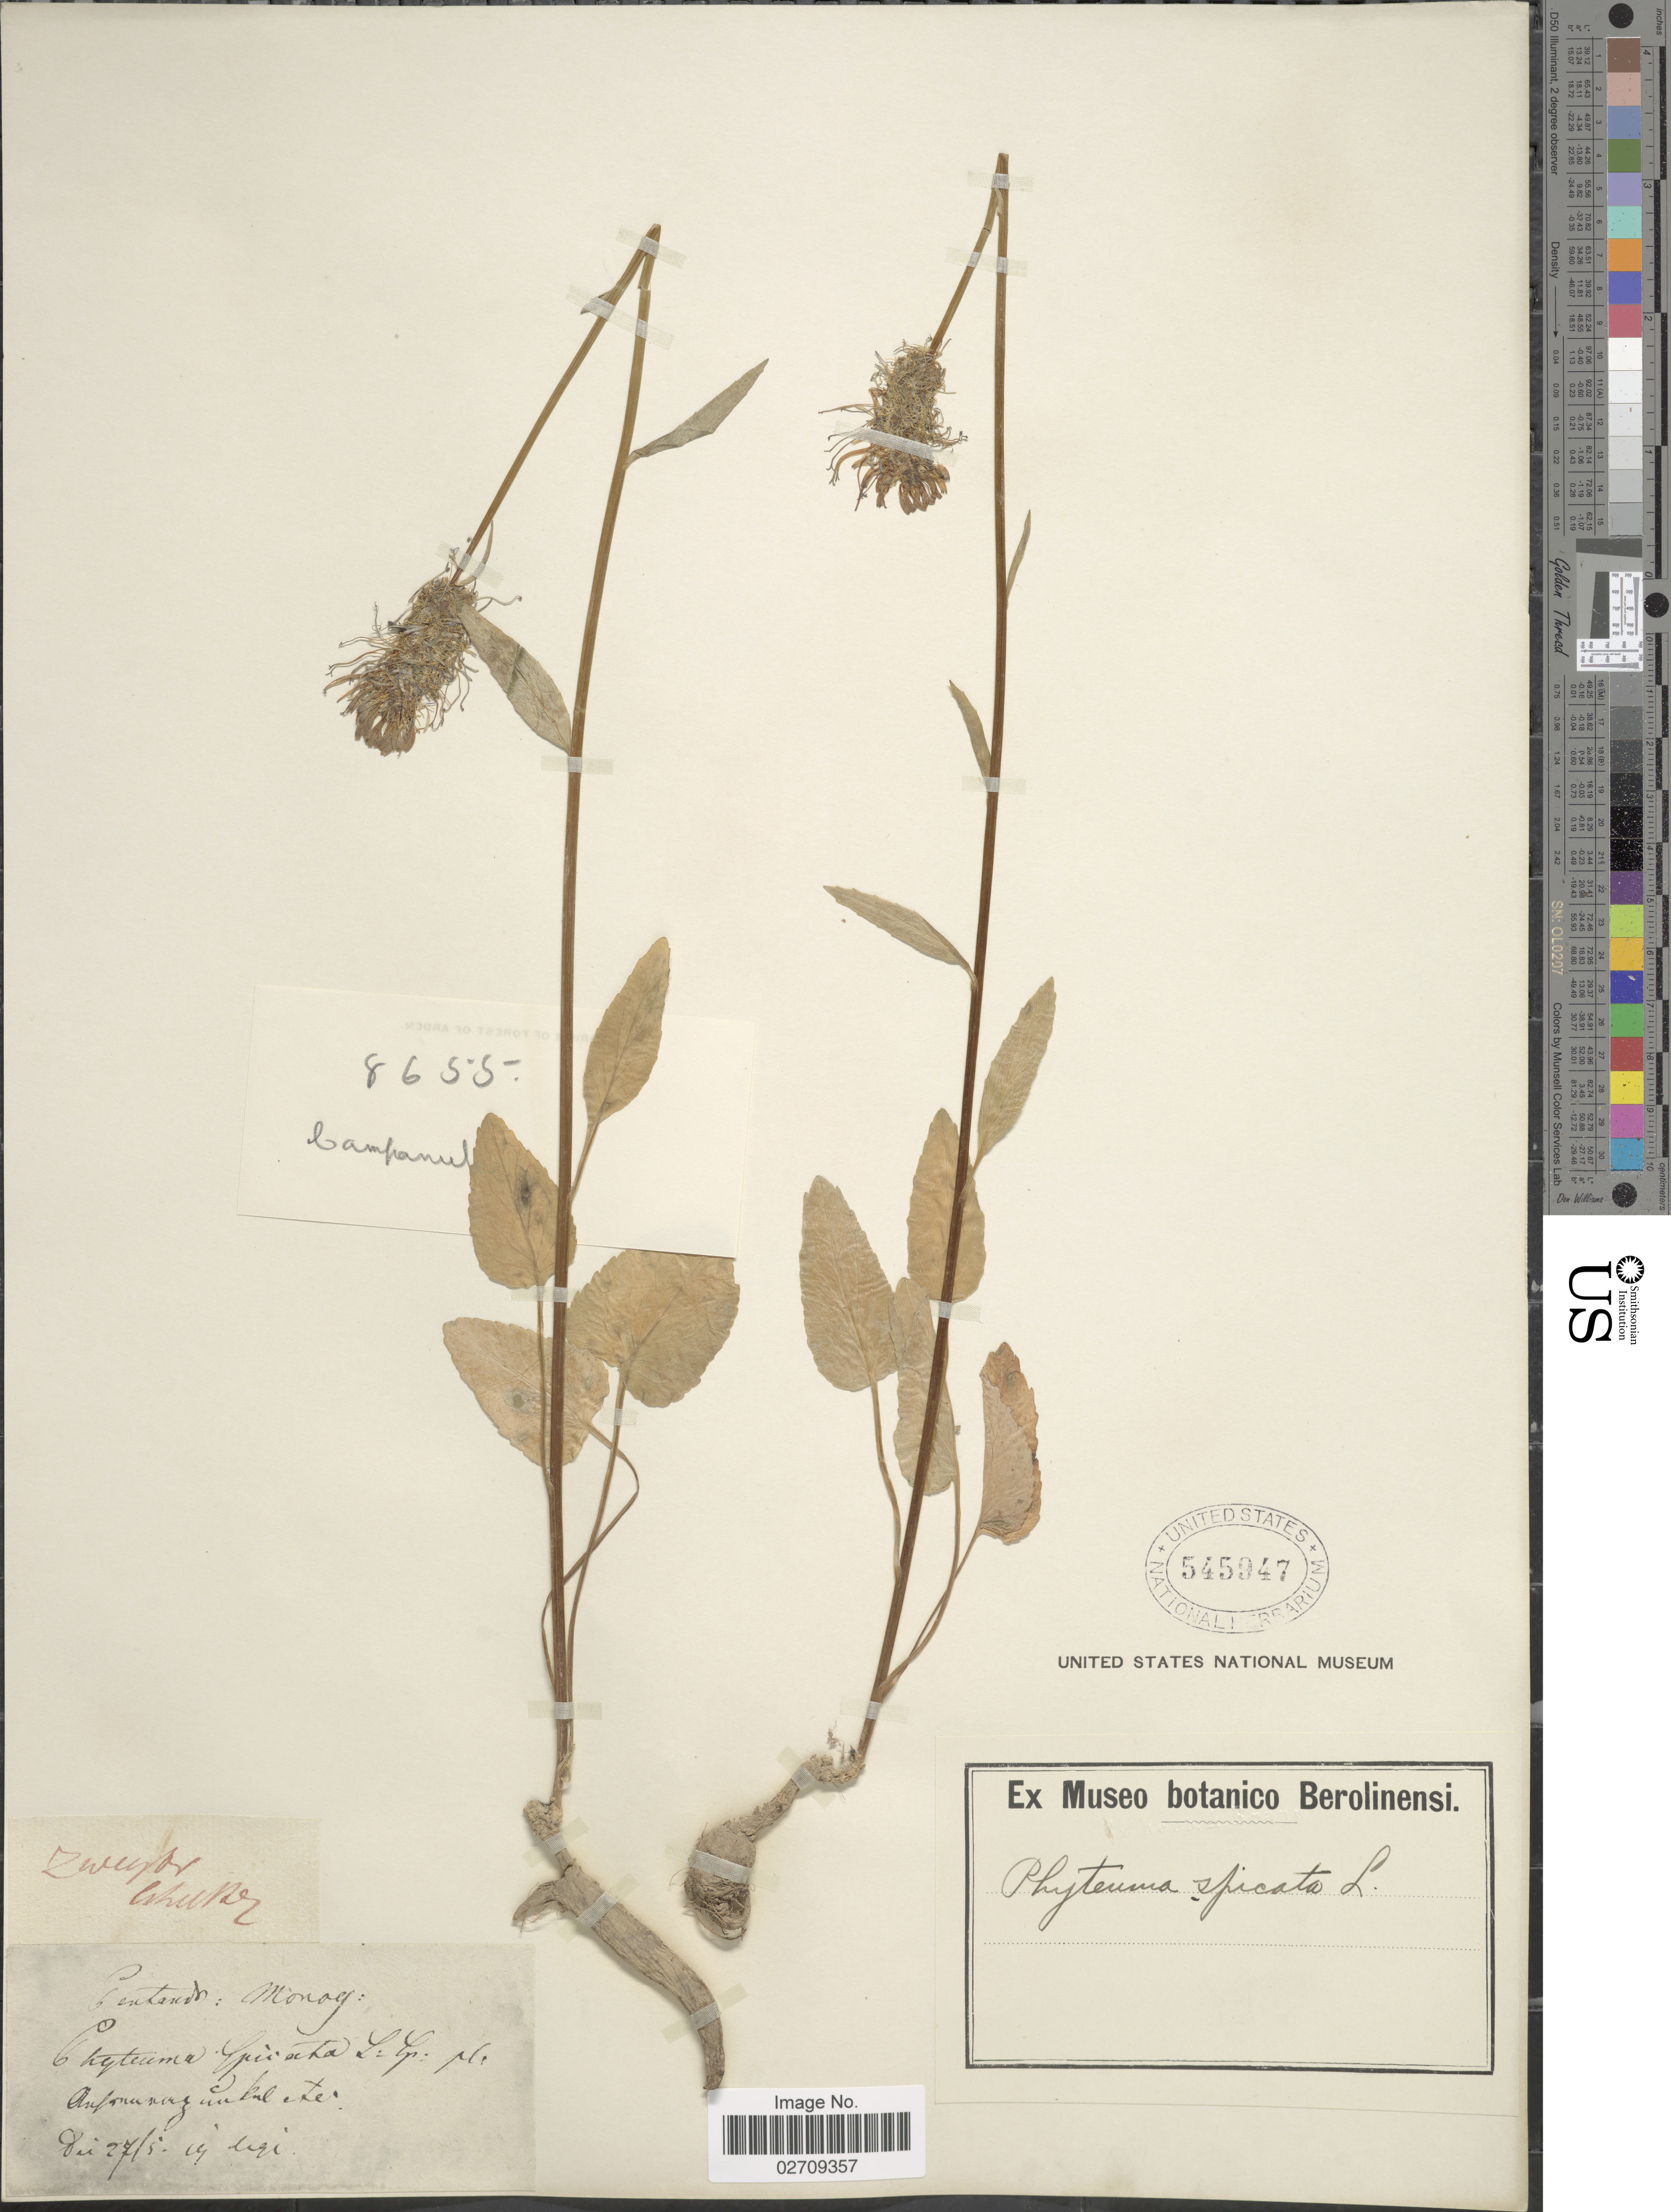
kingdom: Plantae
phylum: Tracheophyta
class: Magnoliopsida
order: Asterales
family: Campanulaceae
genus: Phyteuma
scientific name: Phyteuma spicatum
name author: L.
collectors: ex Museo Botanico Berolinensi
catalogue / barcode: US 545947